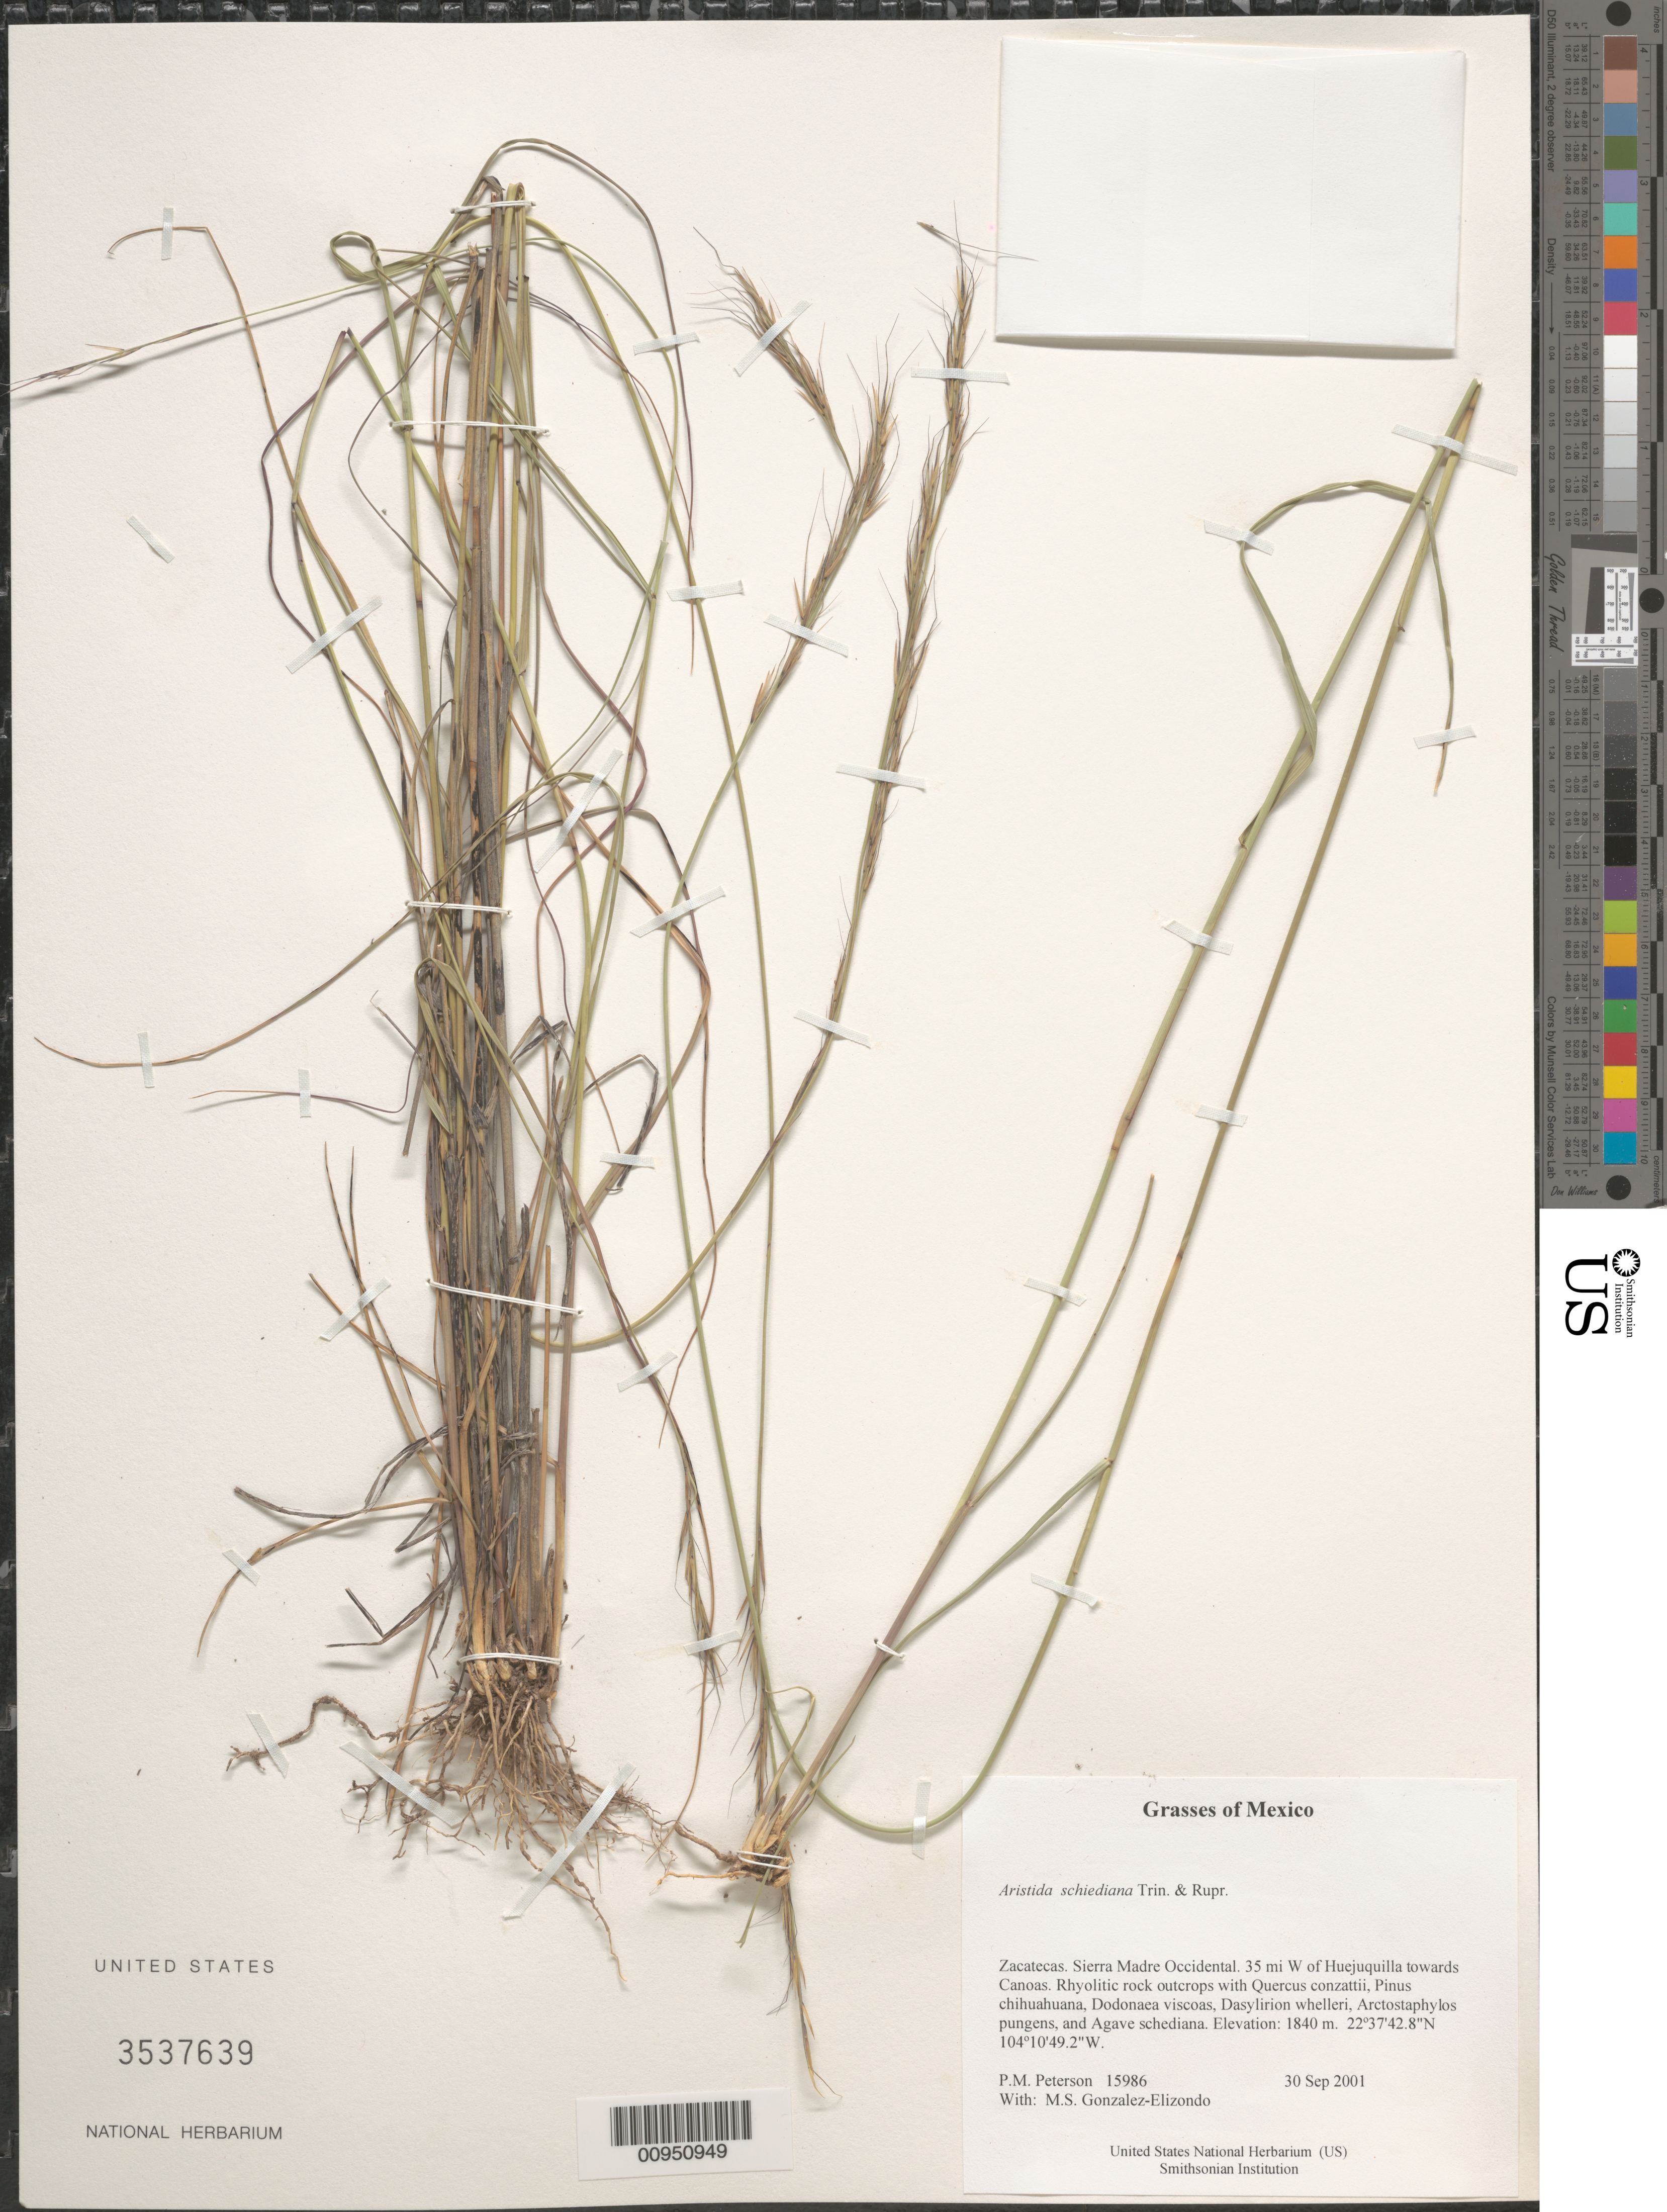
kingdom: Plantae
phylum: Tracheophyta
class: Liliopsida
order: Poales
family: Poaceae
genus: Aristida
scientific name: Aristida schiedeana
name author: Trin. & Rupr.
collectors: P. M. Peterson & M. S. González-Elizondo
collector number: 15986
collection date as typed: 30 Sep 2001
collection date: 2001-09-30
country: Mexico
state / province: Zacatecas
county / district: Sierra Madre Occidental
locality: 35 mi W of Huejuquilla towards Canoas. Rhyolitic rock outcrops with Quercus conzattii, Pinus chihuahuana, Dodonaea viscoas, Dasylirion whelleri, Arctostaphylos pungens, and Agave schediana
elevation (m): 1840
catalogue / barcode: US 3537639